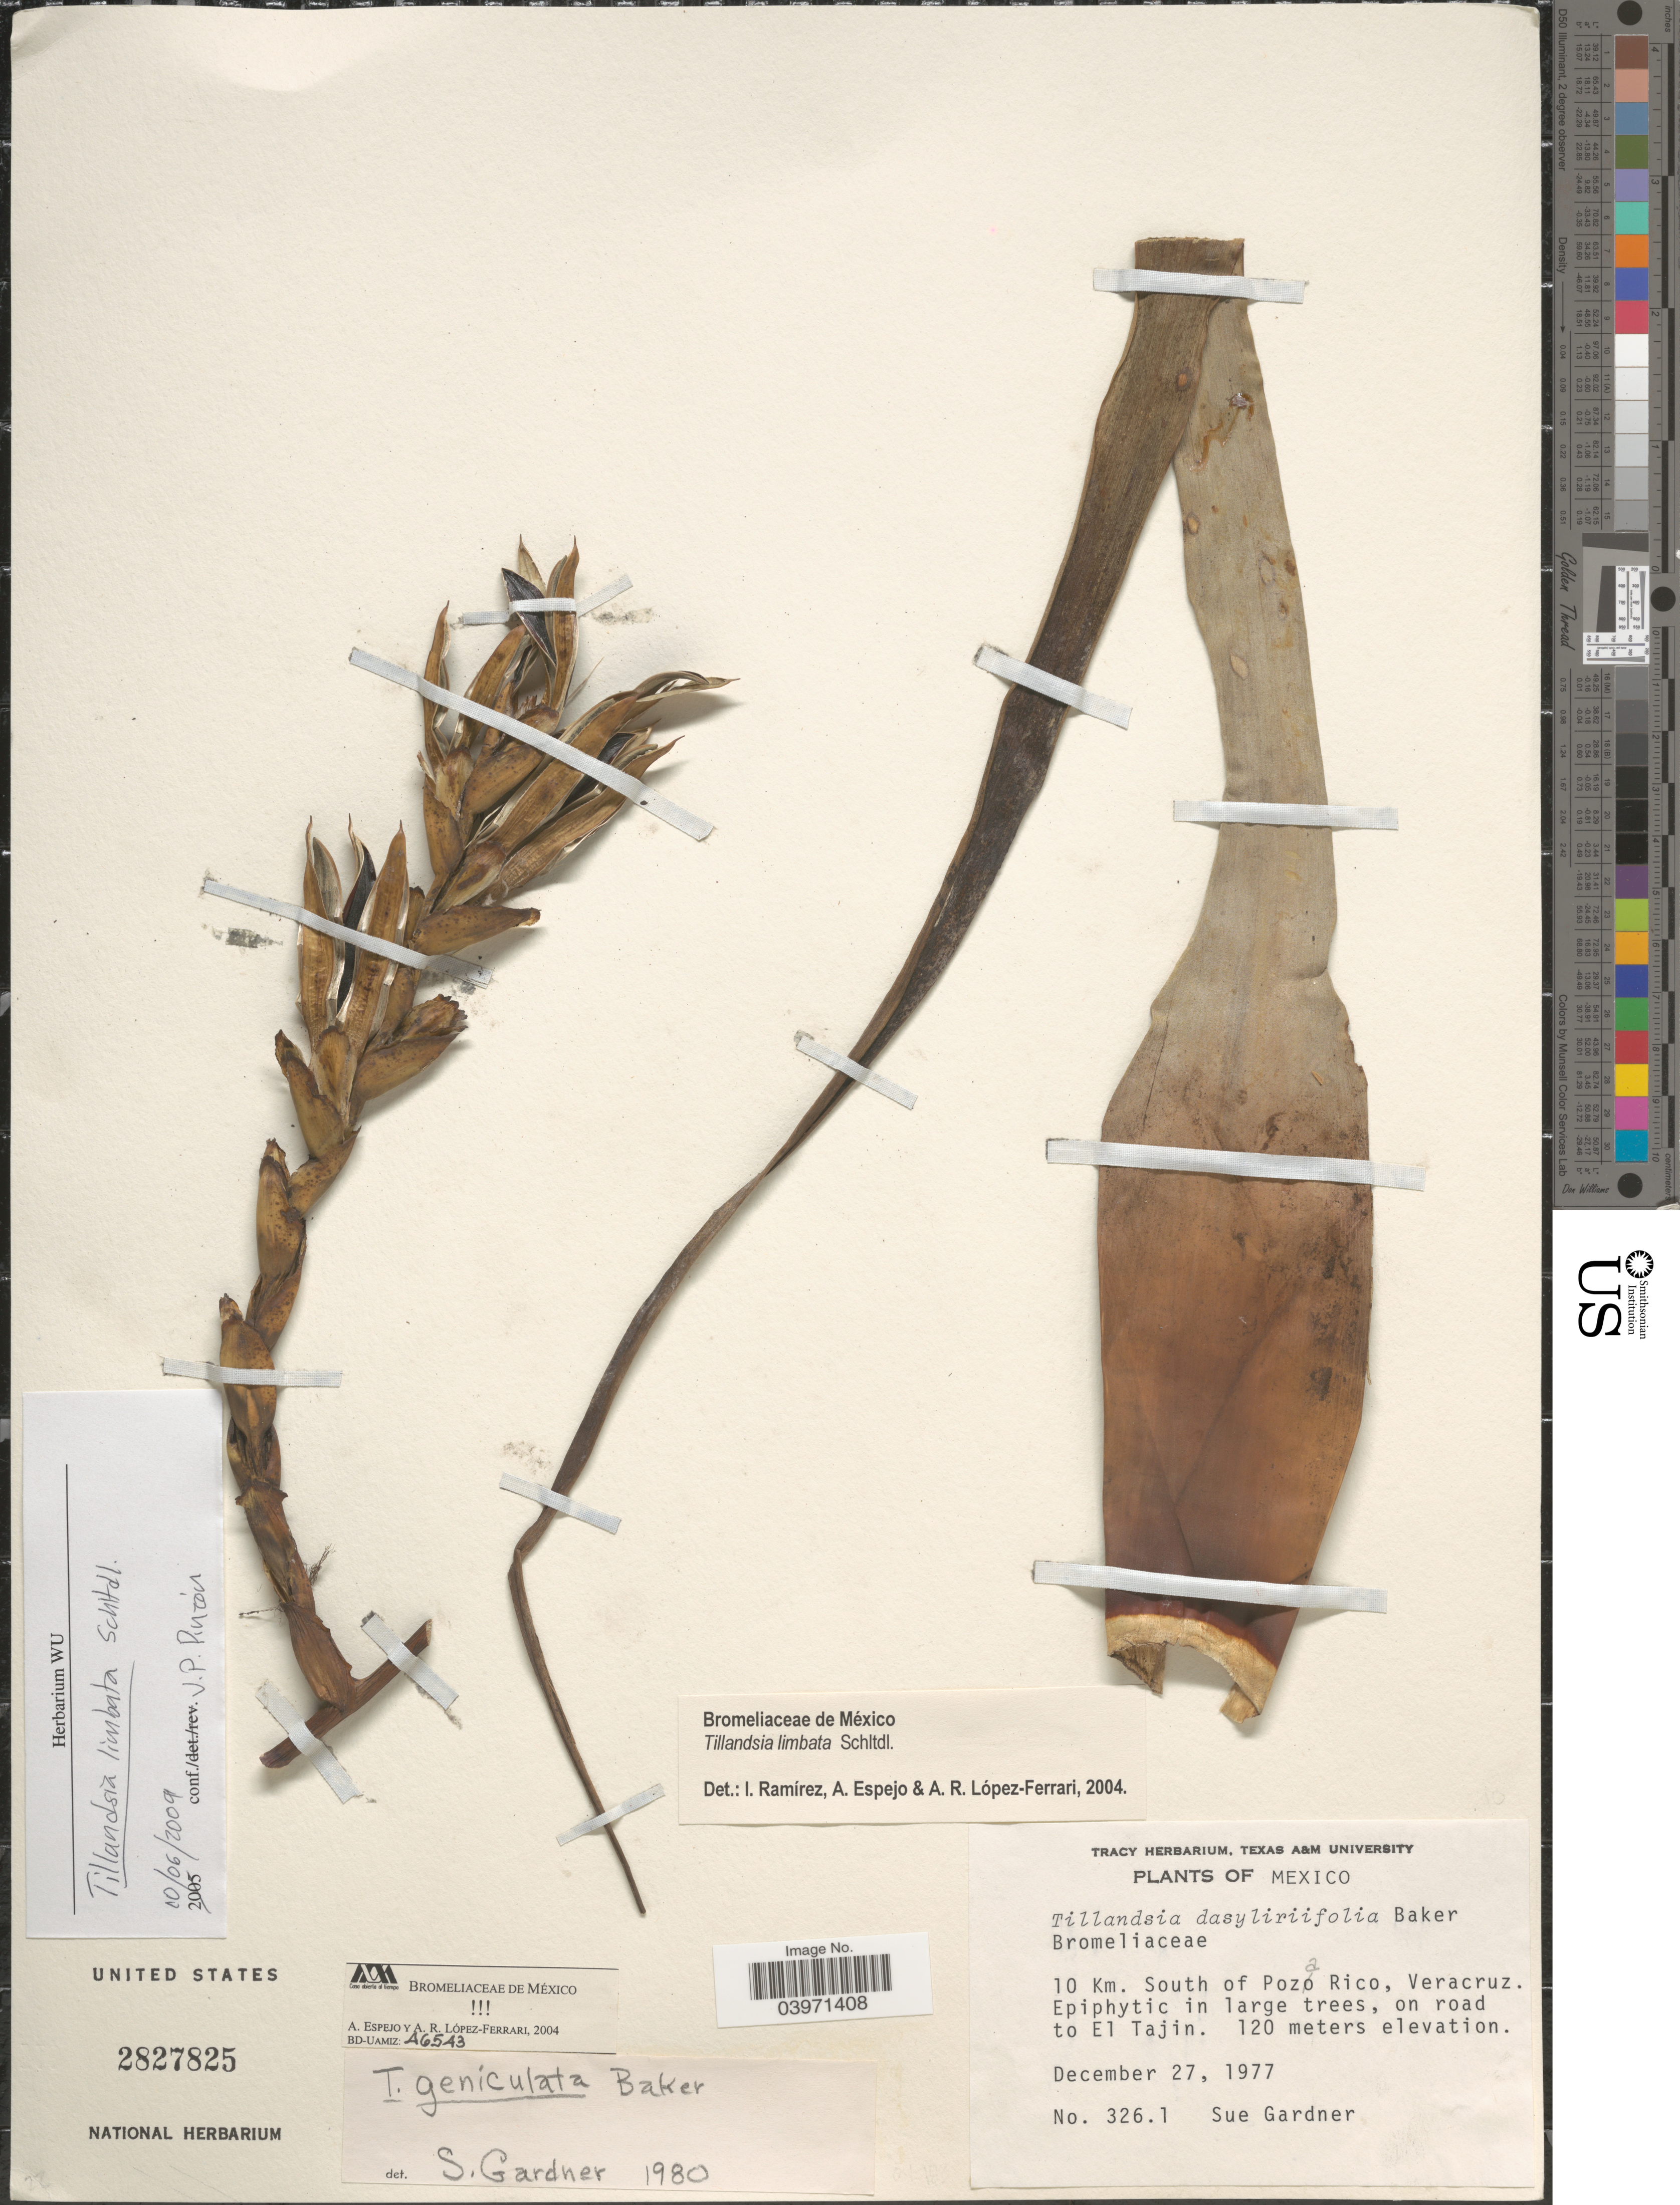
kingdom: Plantae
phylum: Tracheophyta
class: Liliopsida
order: Poales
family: Bromeliaceae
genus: Tillandsia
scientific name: Tillandsia limbata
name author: Schltdl.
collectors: S. Gardner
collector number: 3261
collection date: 1977-12-27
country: Mexico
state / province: Veracruz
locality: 10 Km. South of Poza Rico, Veracruz. On road to El Tajin.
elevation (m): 120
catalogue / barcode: US 2827825